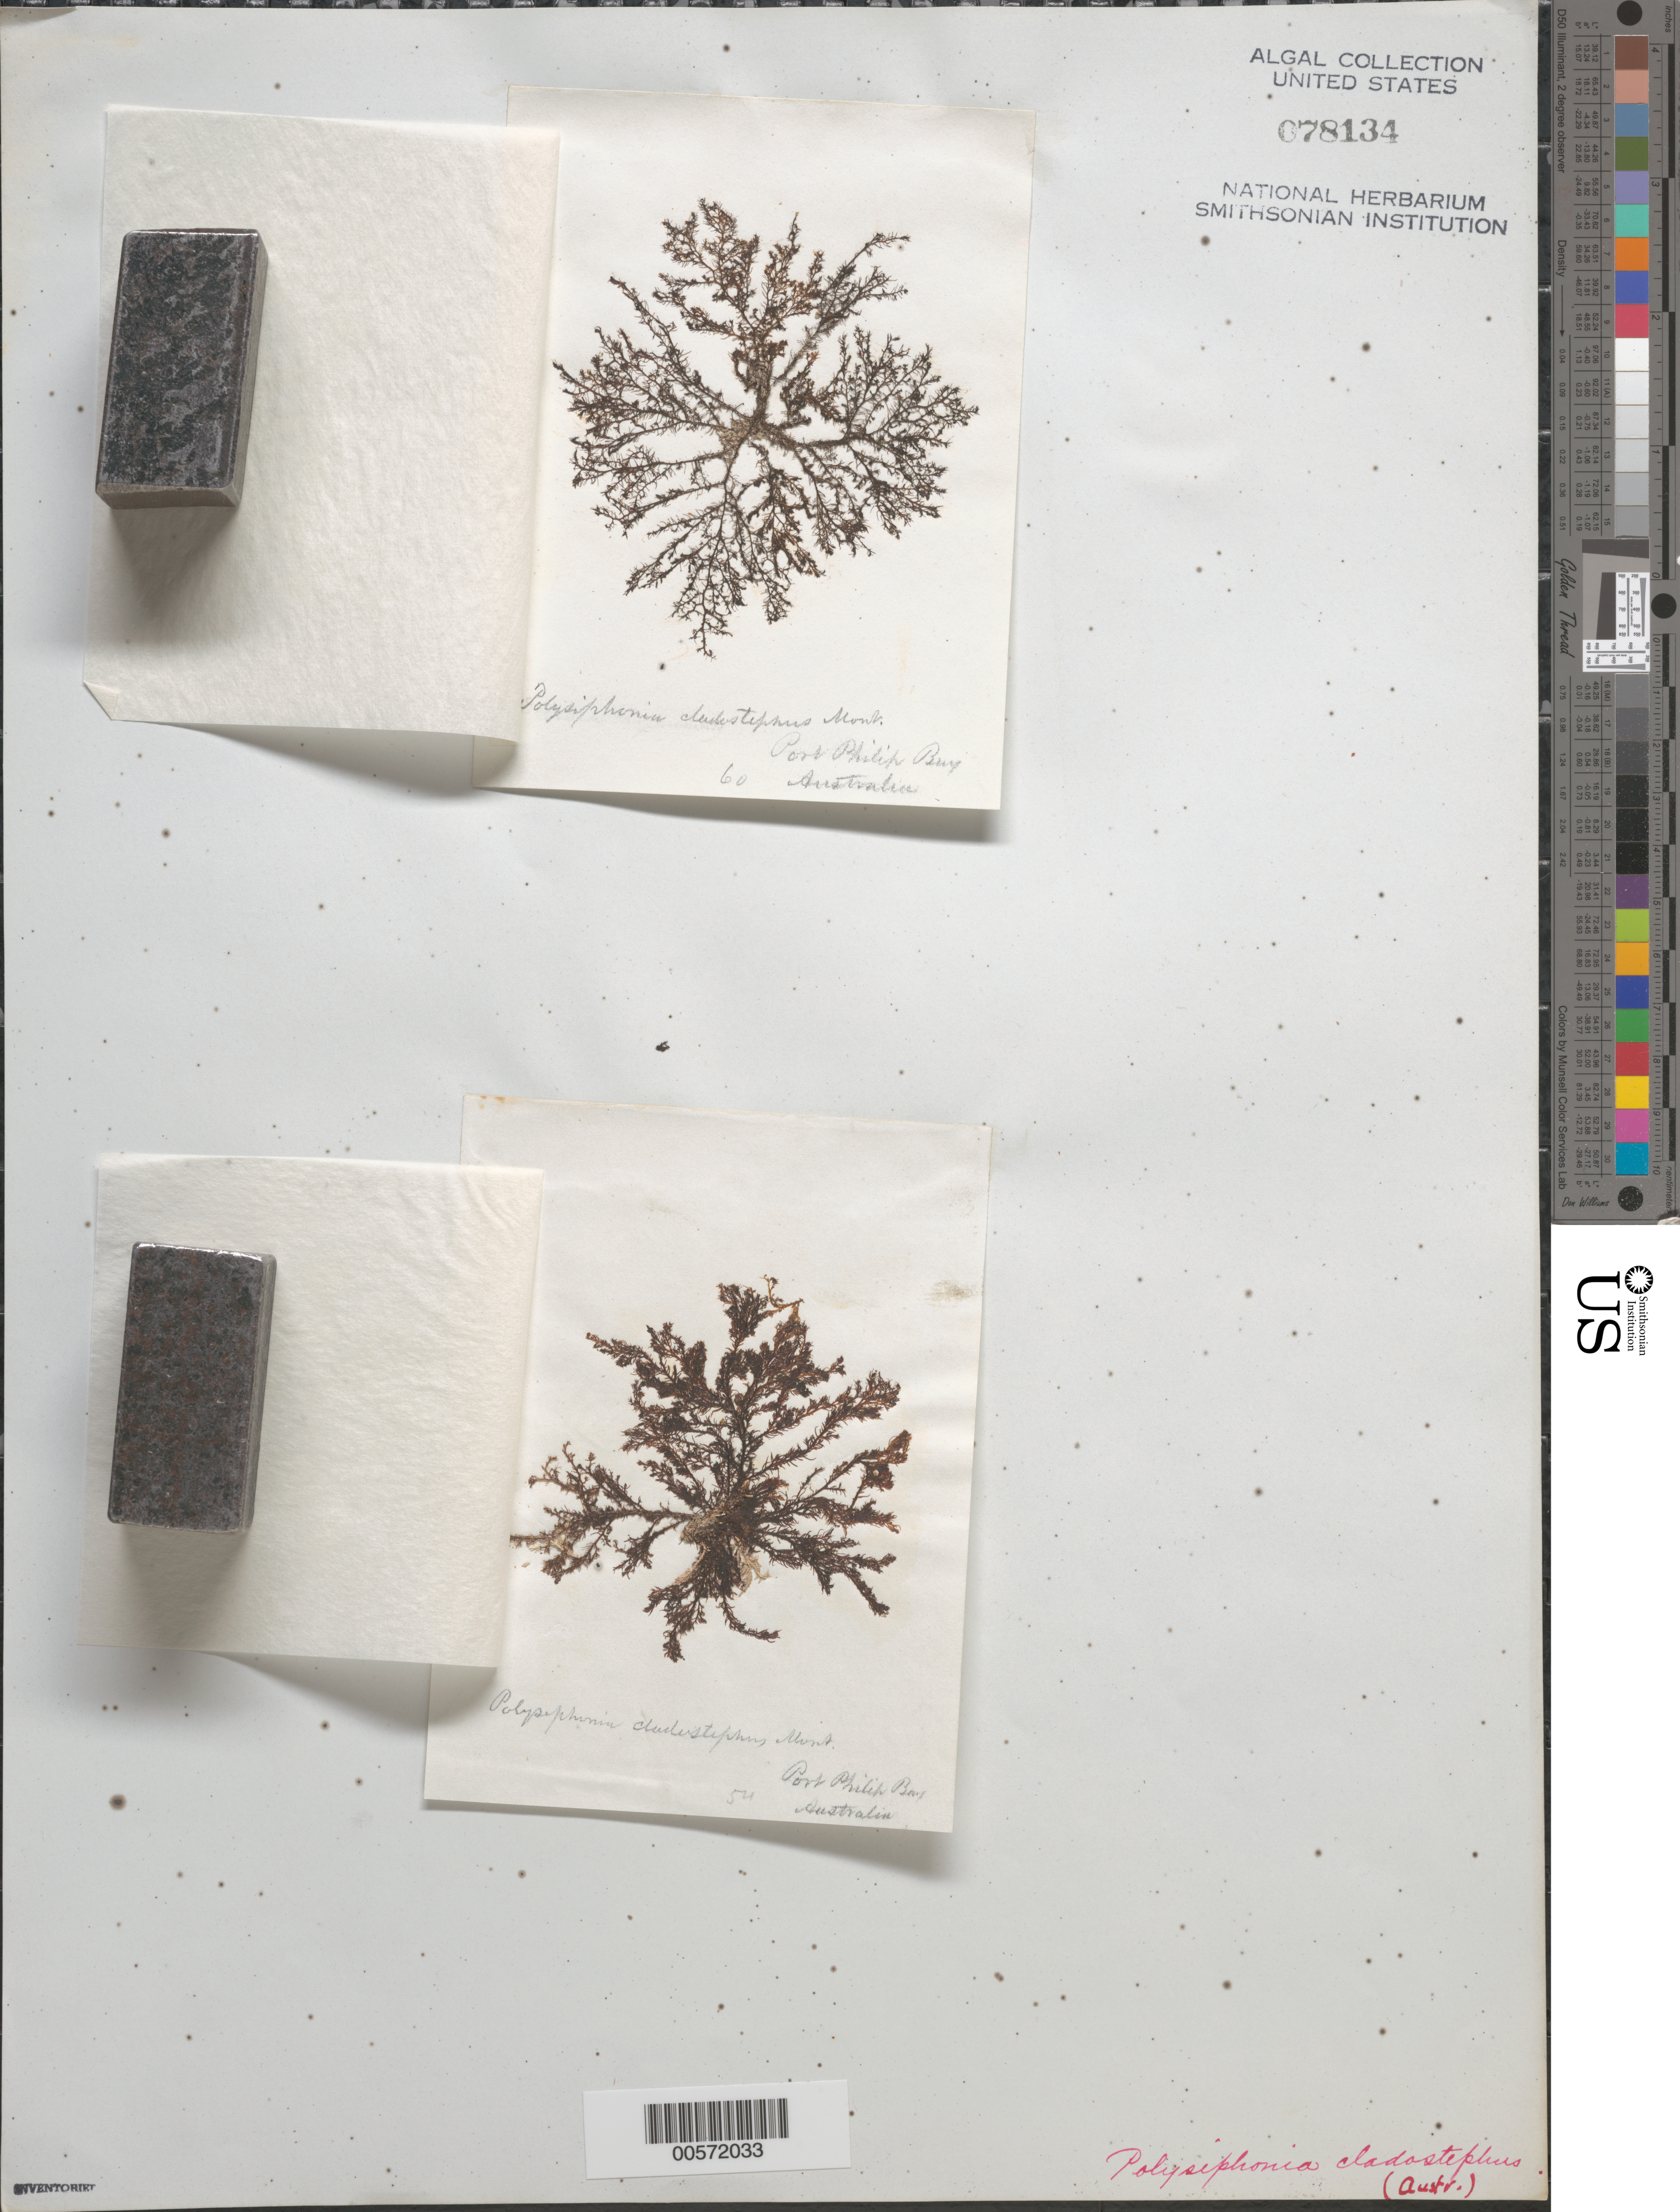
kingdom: Plantae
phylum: Rhodophyta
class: Florideophyceae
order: Ceramiales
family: Rhodomelaceae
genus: Brongniartella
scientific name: Brongniartella australis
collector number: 54 & 60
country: Australia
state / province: Victoria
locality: Port Phillip Bay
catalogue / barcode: US 78134